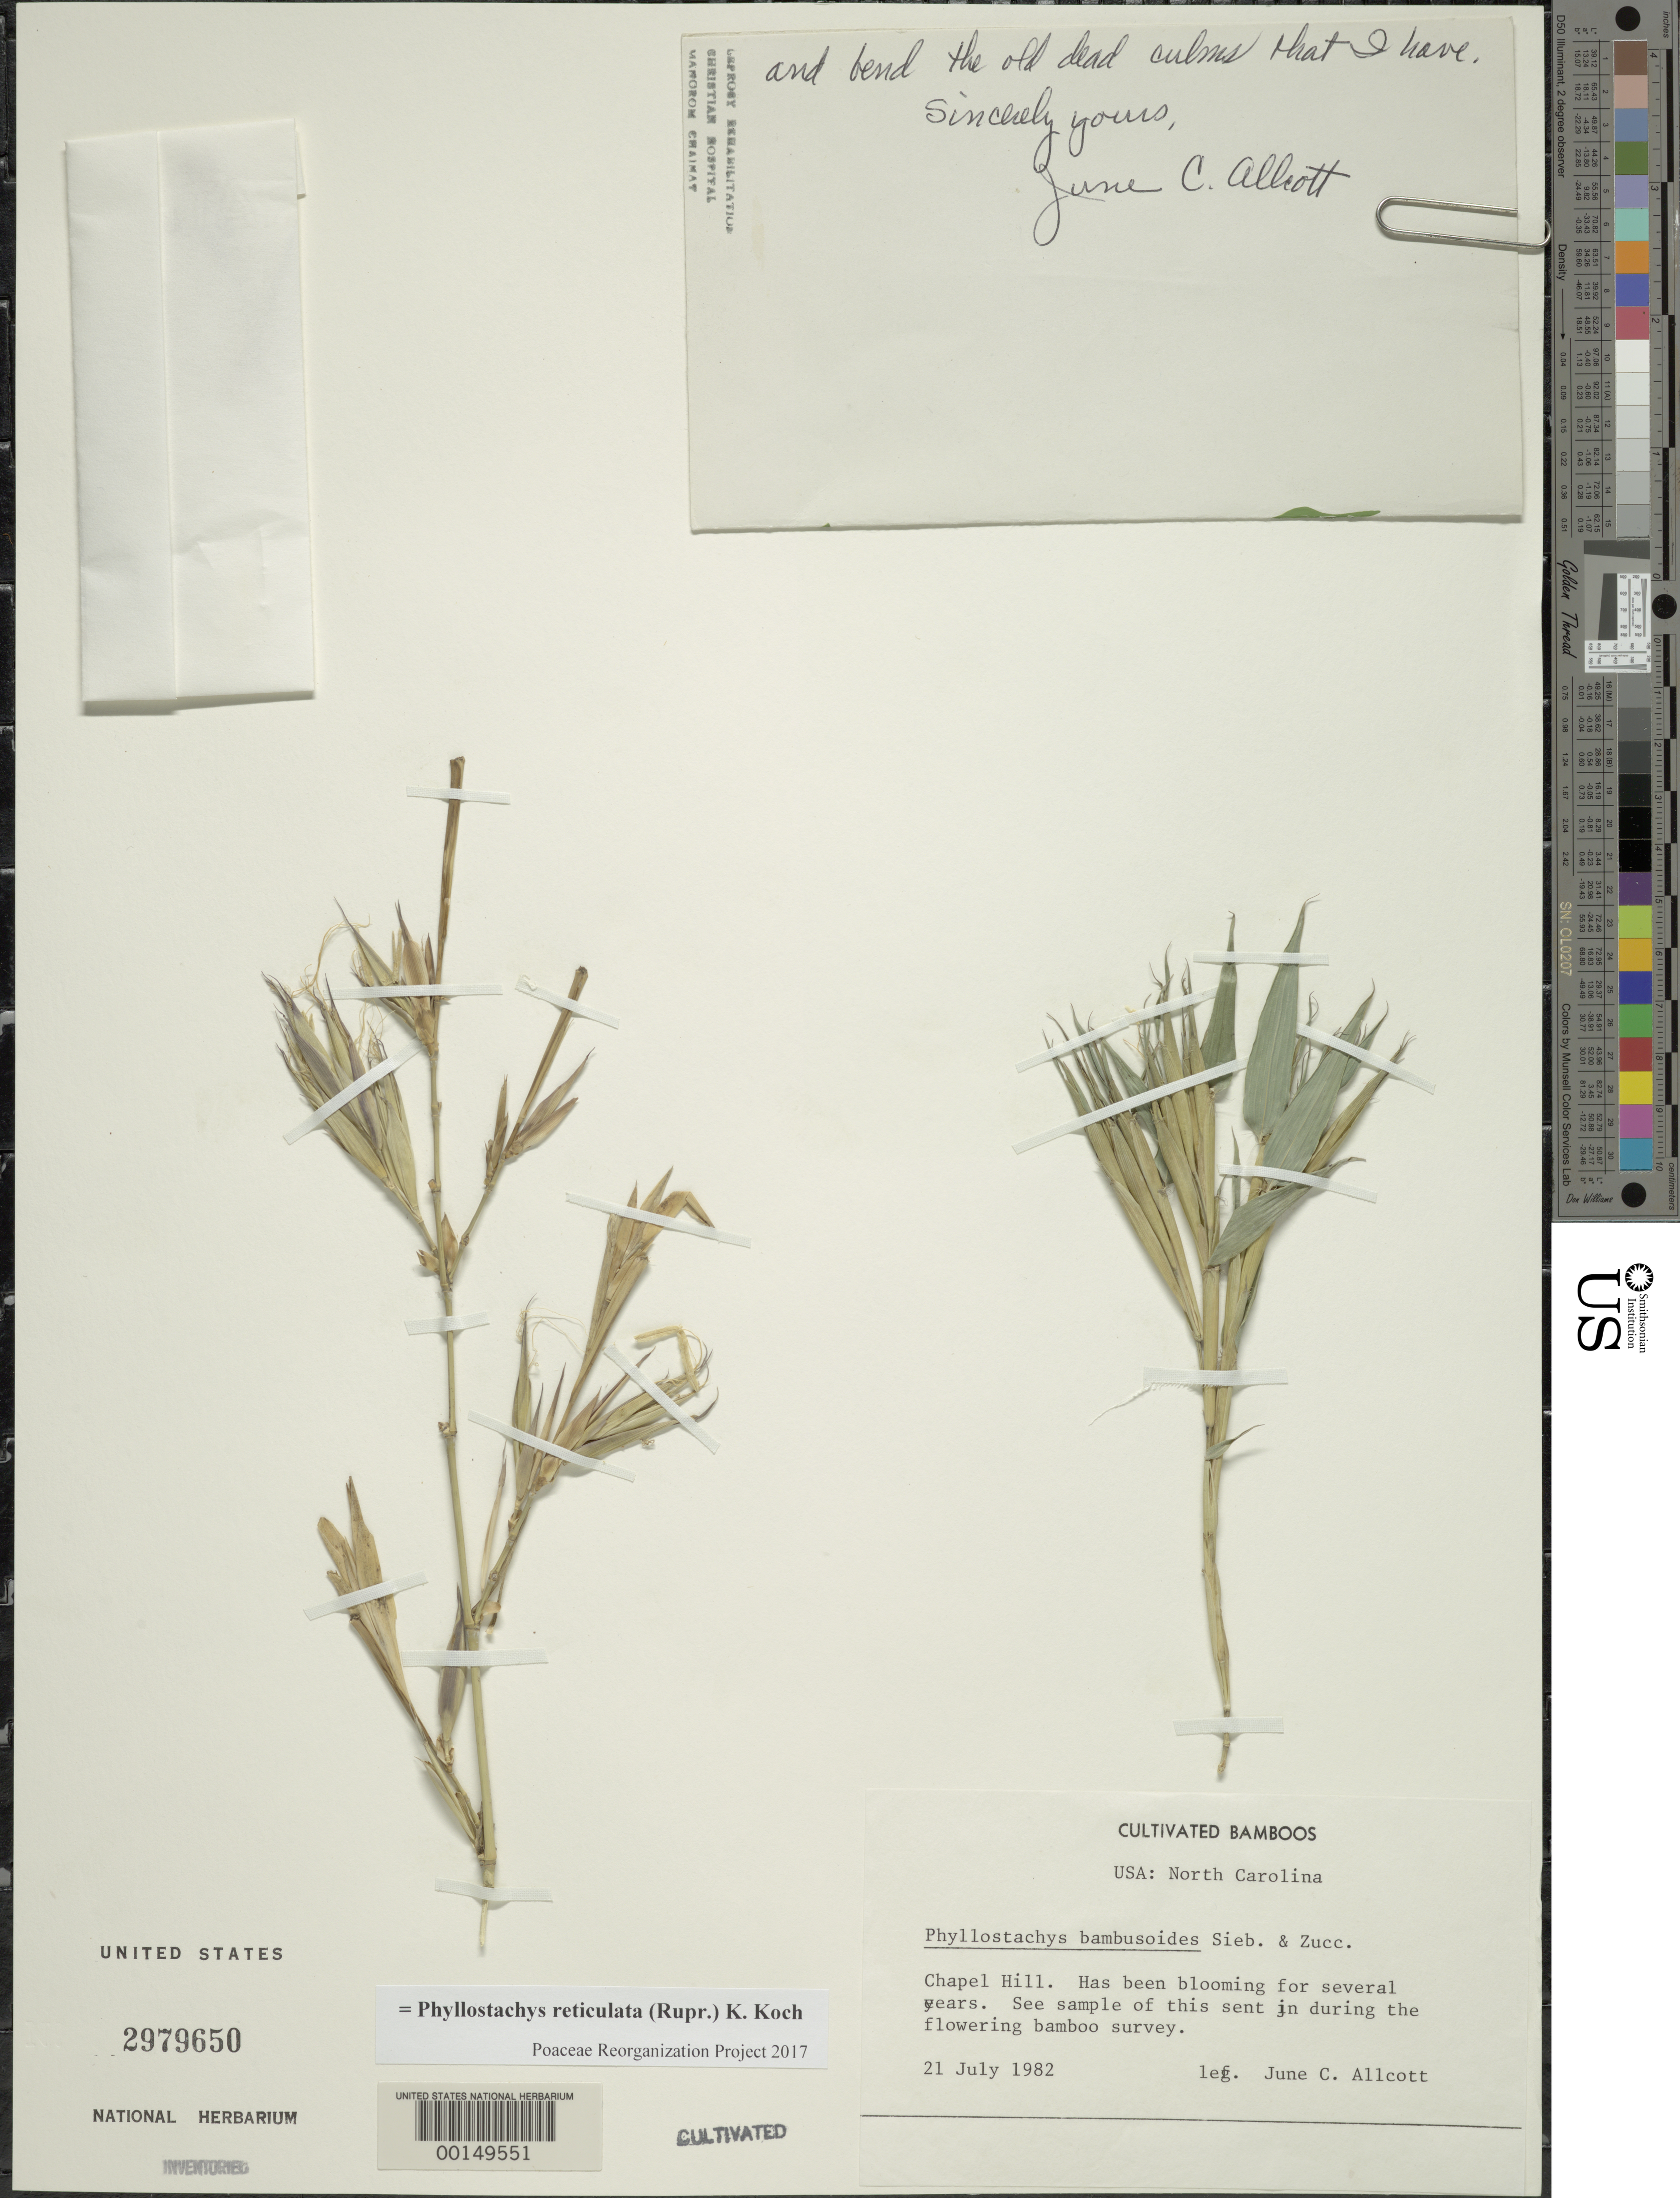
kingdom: Plantae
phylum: Tracheophyta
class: Liliopsida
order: Poales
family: Poaceae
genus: Phyllostachys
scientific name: Phyllostachys reticulata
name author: (Rupr.) K. Koch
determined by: Poaceae Reorganization Project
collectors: J. Allcott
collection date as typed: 21 Jul 1982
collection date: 1982-07-21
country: United States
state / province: North Carolina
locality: Chapel hill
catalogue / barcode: US 2979650